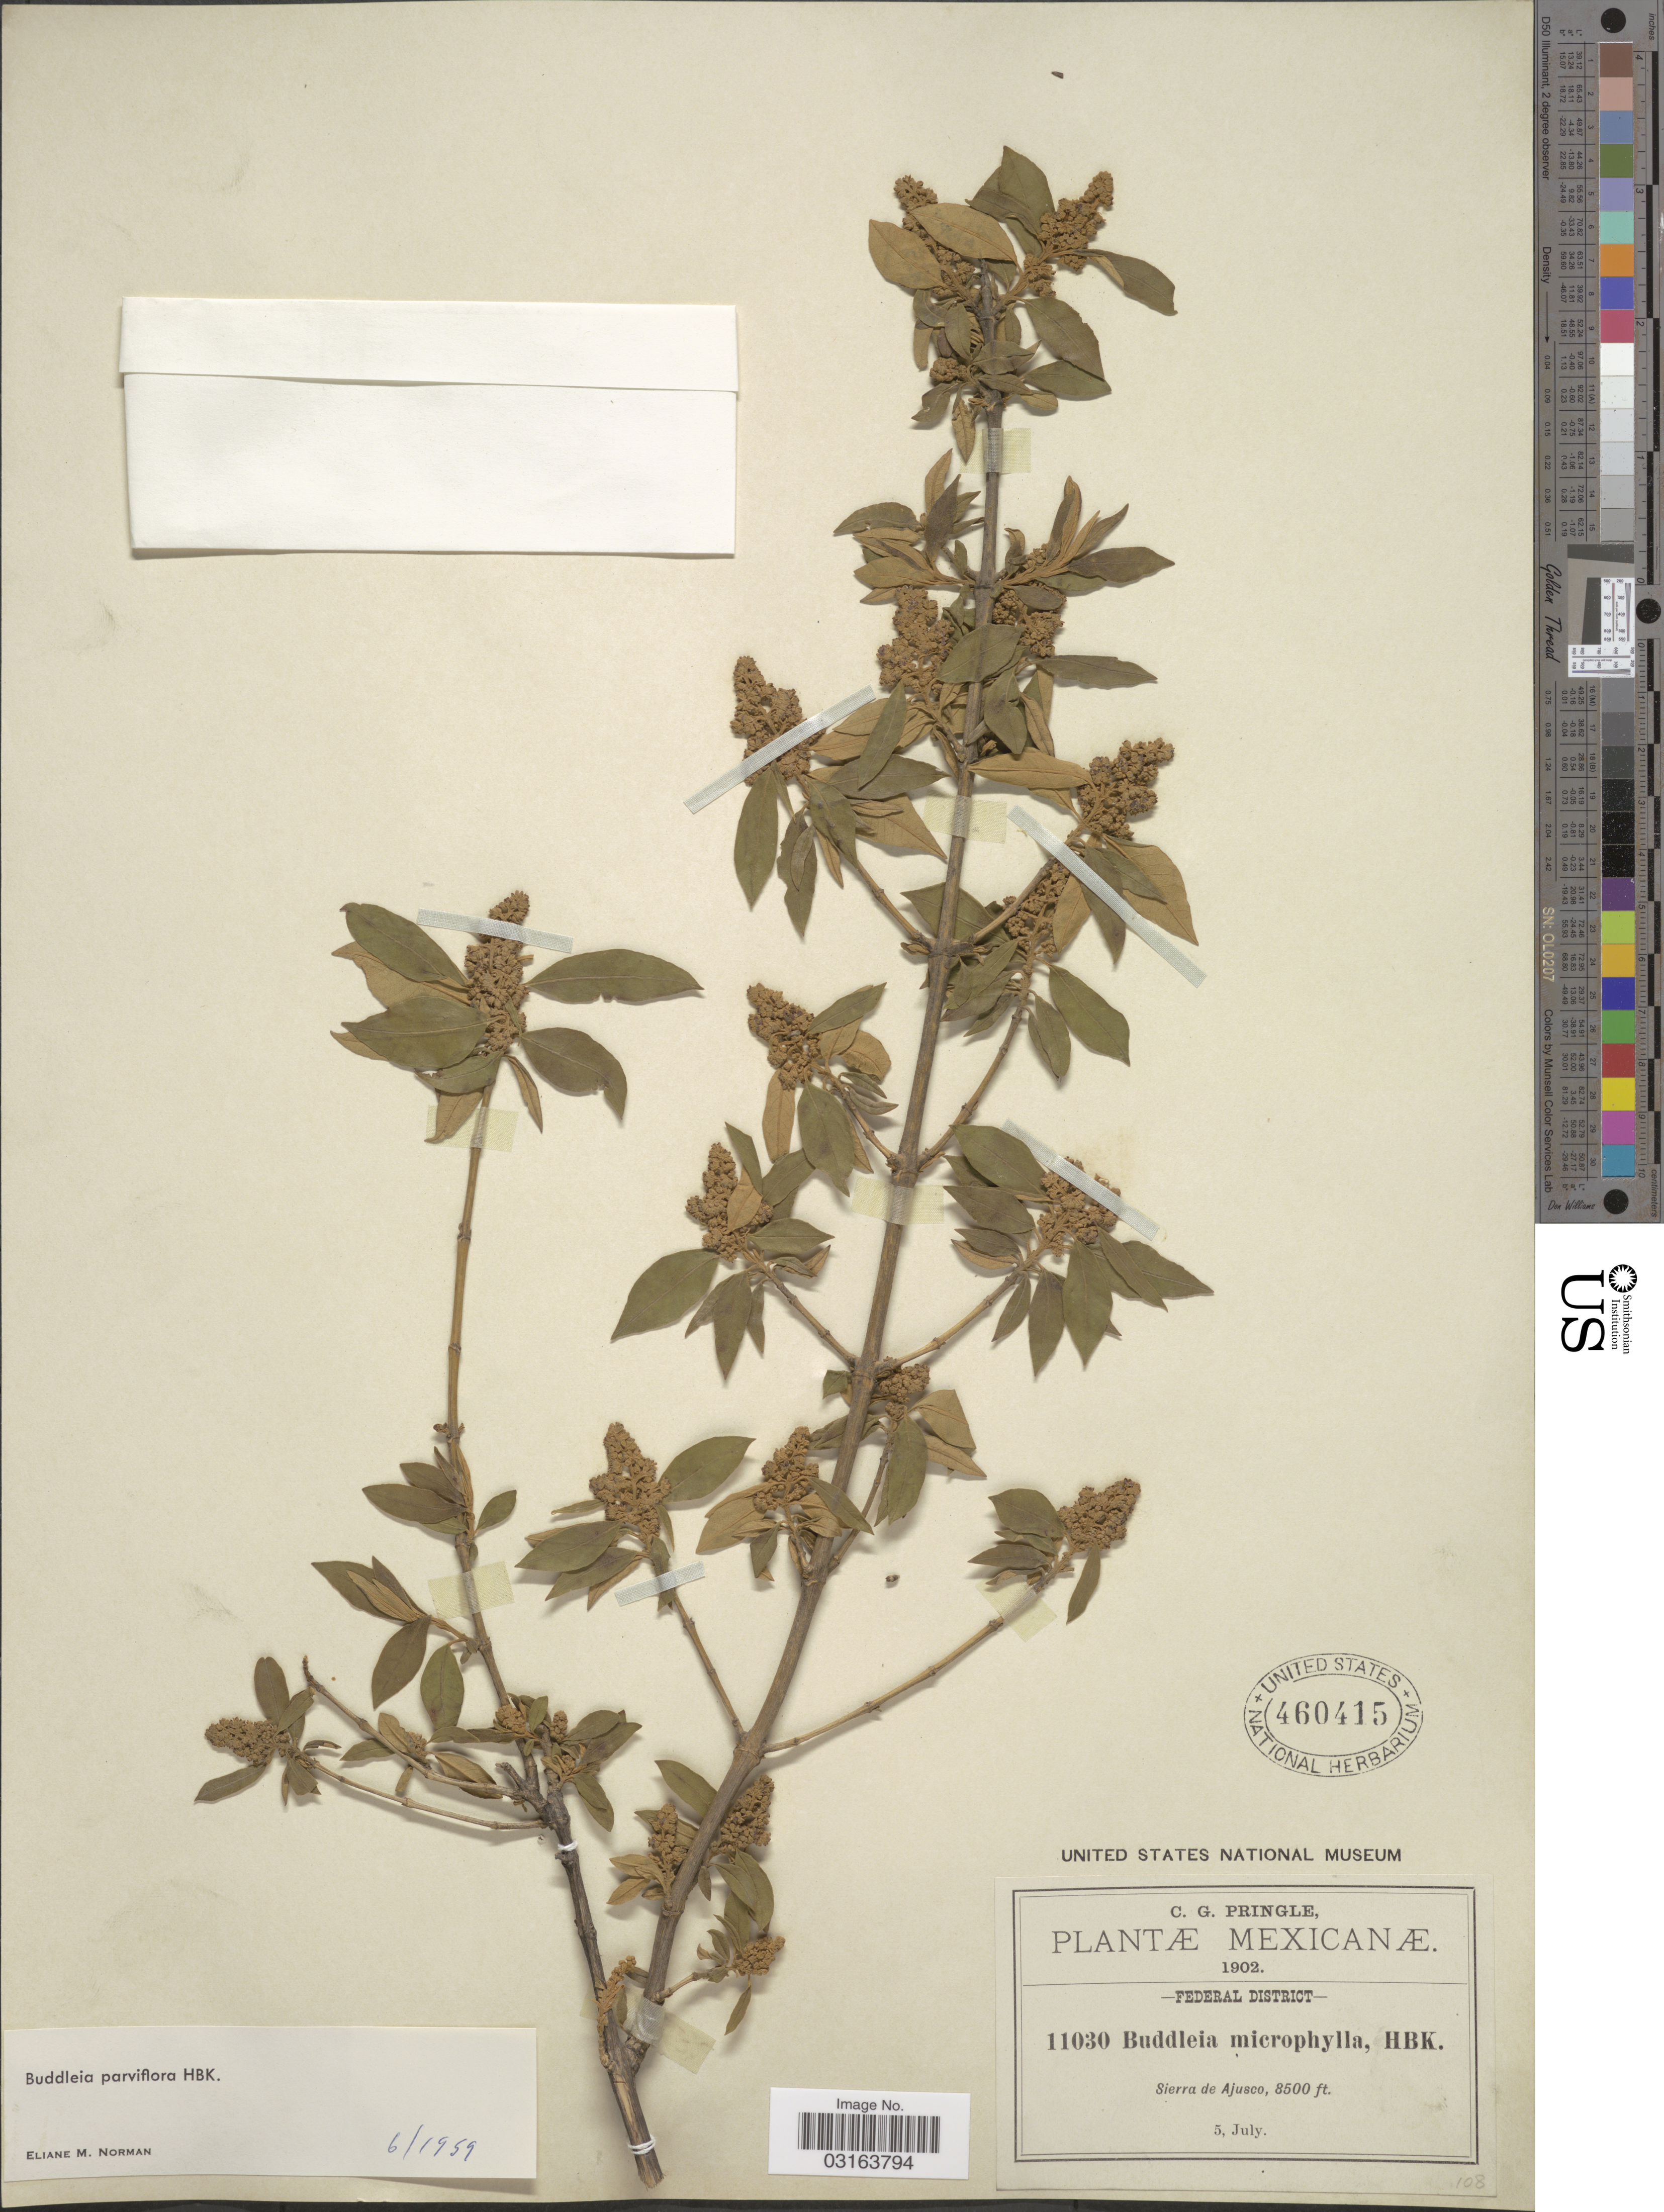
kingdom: Plantae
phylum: Tracheophyta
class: Magnoliopsida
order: Lamiales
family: Scrophulariaceae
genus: Buddleja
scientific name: Buddleja parviflora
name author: Kunth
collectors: C. G. Pringle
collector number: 11030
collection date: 1902-07-05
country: Mexico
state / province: Distrito Federal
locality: Federal District. Sierra de Ajusco.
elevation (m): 2591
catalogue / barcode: US 460415